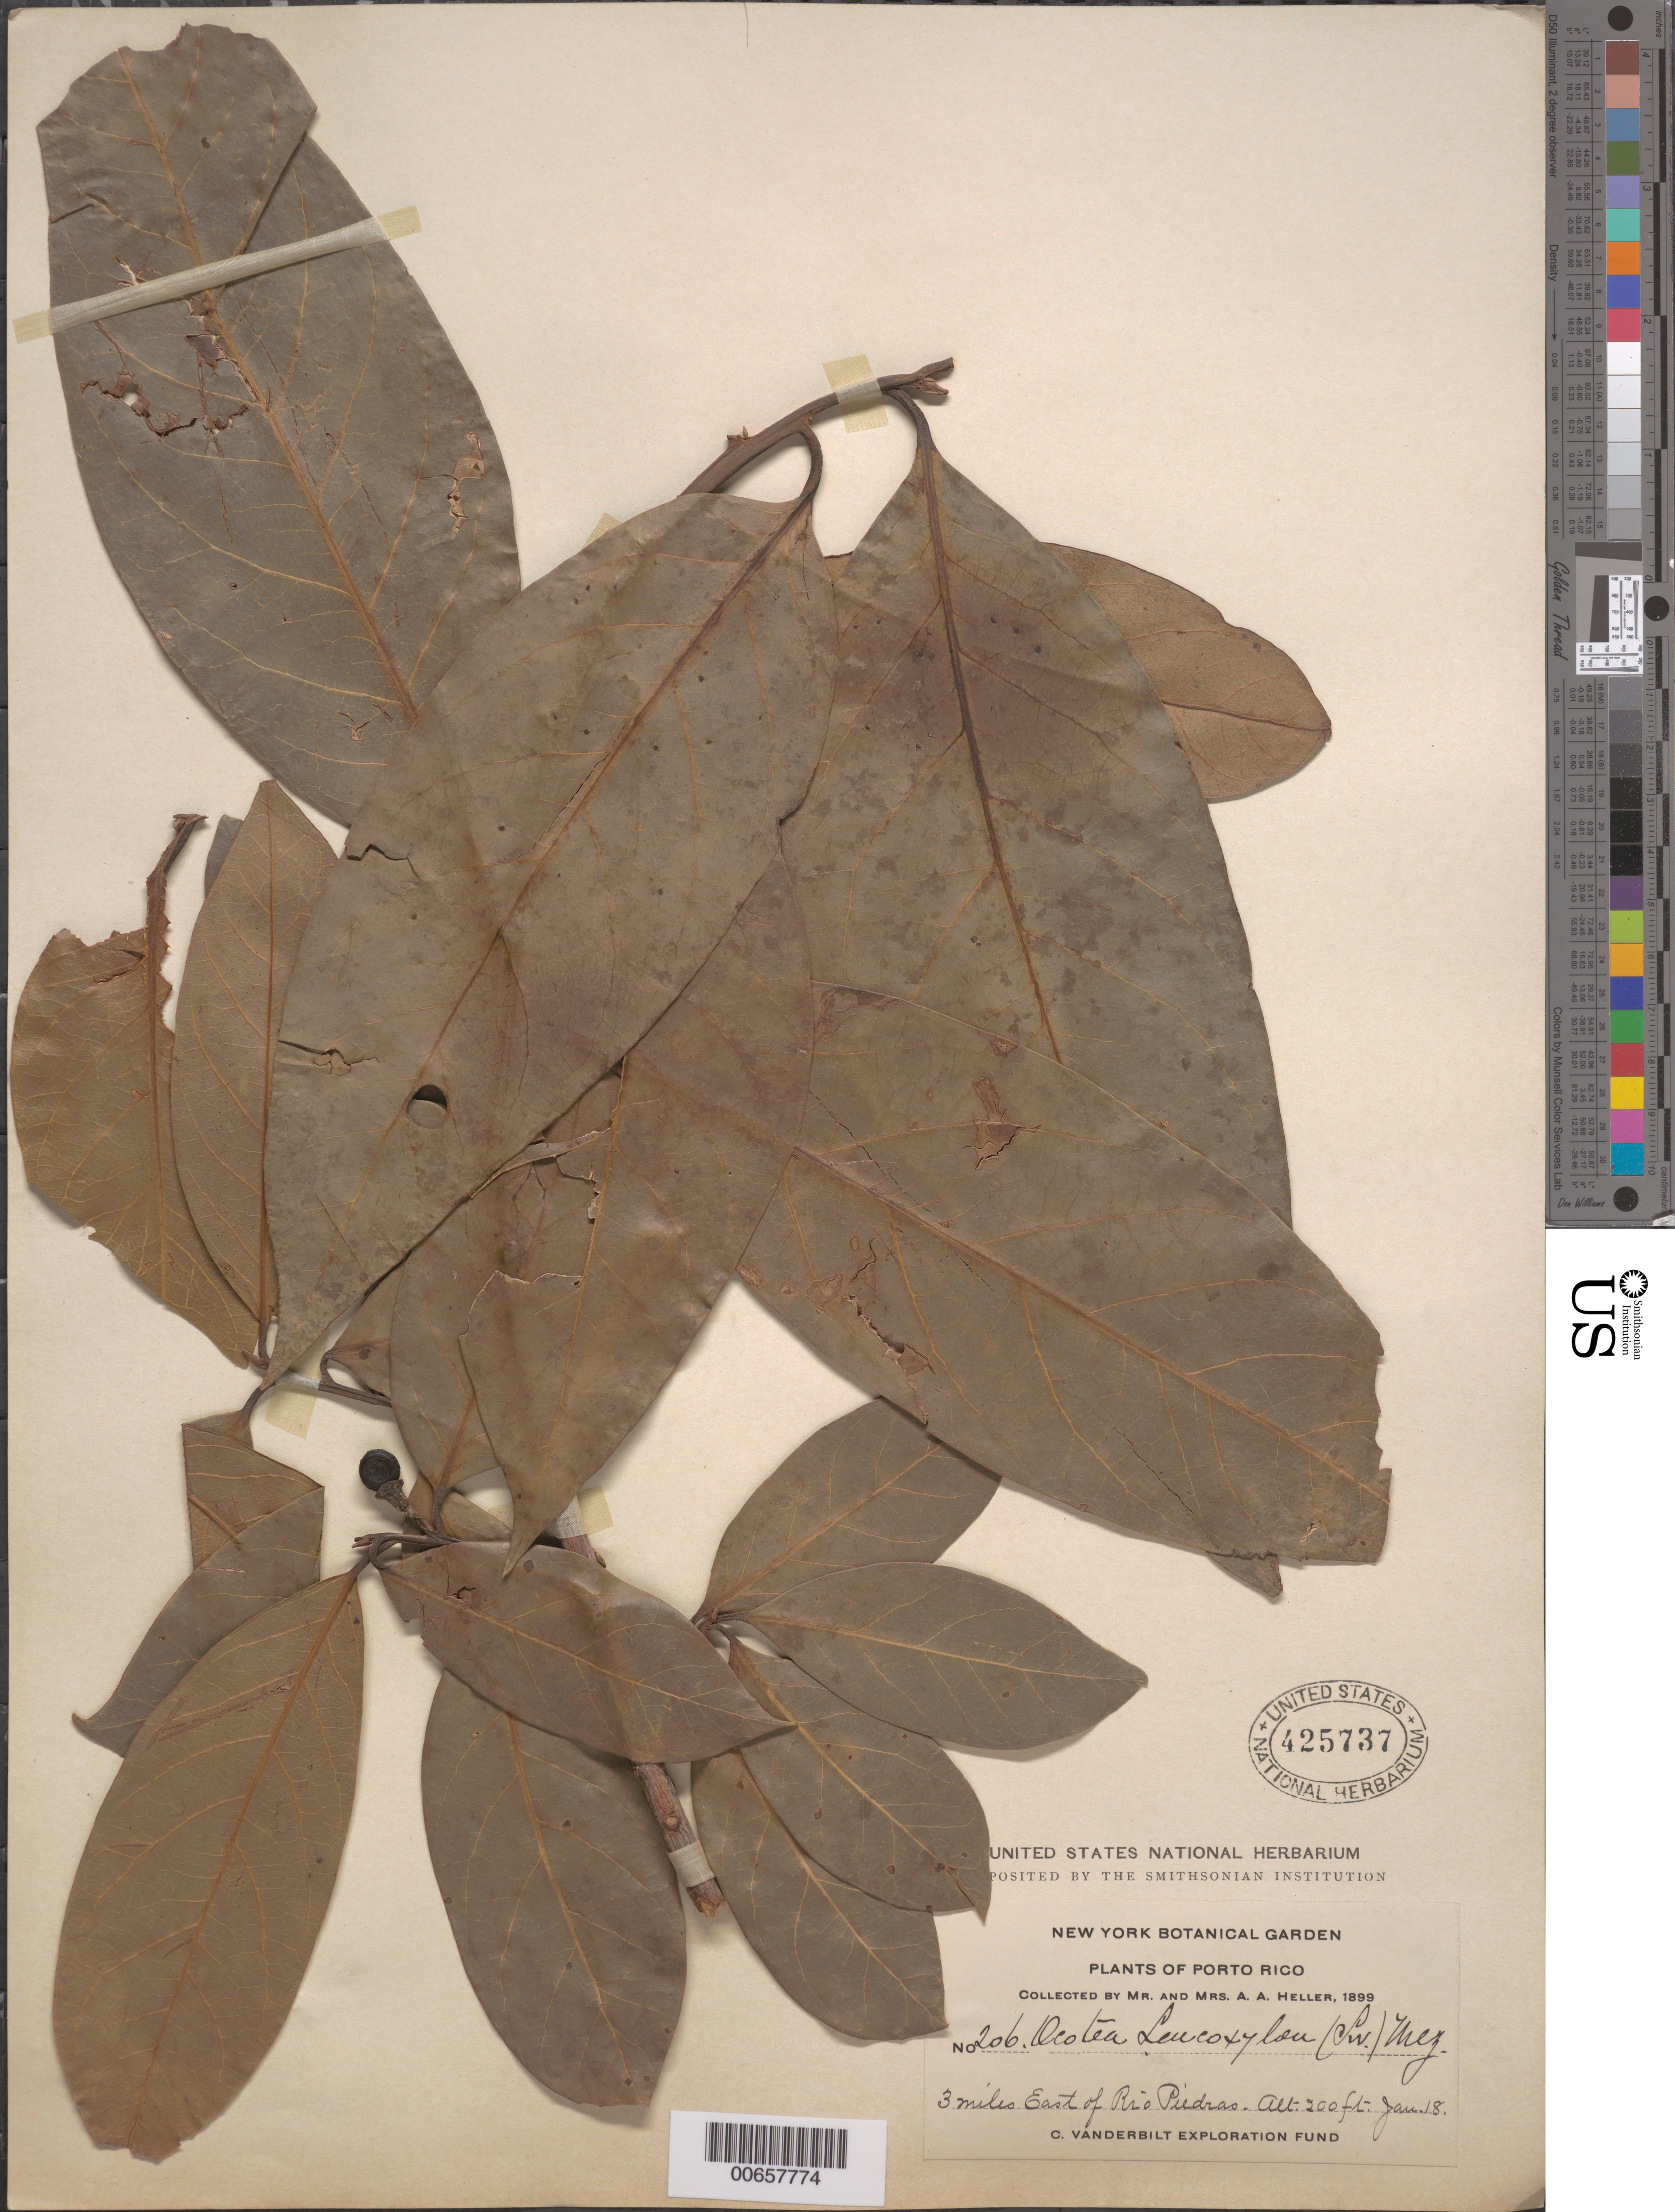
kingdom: Plantae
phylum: Tracheophyta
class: Magnoliopsida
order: Laurales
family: Lauraceae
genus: Ocotea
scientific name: Ocotea leucoxylon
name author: (Sw.) Laness.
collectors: A. A. Heller & -- Heller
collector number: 206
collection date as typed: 18 Jan 1899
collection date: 1899-01-18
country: Puerto Rico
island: Greater Antilles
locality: Rio Piedras, 3 mi E of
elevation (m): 61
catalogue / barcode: US 425737